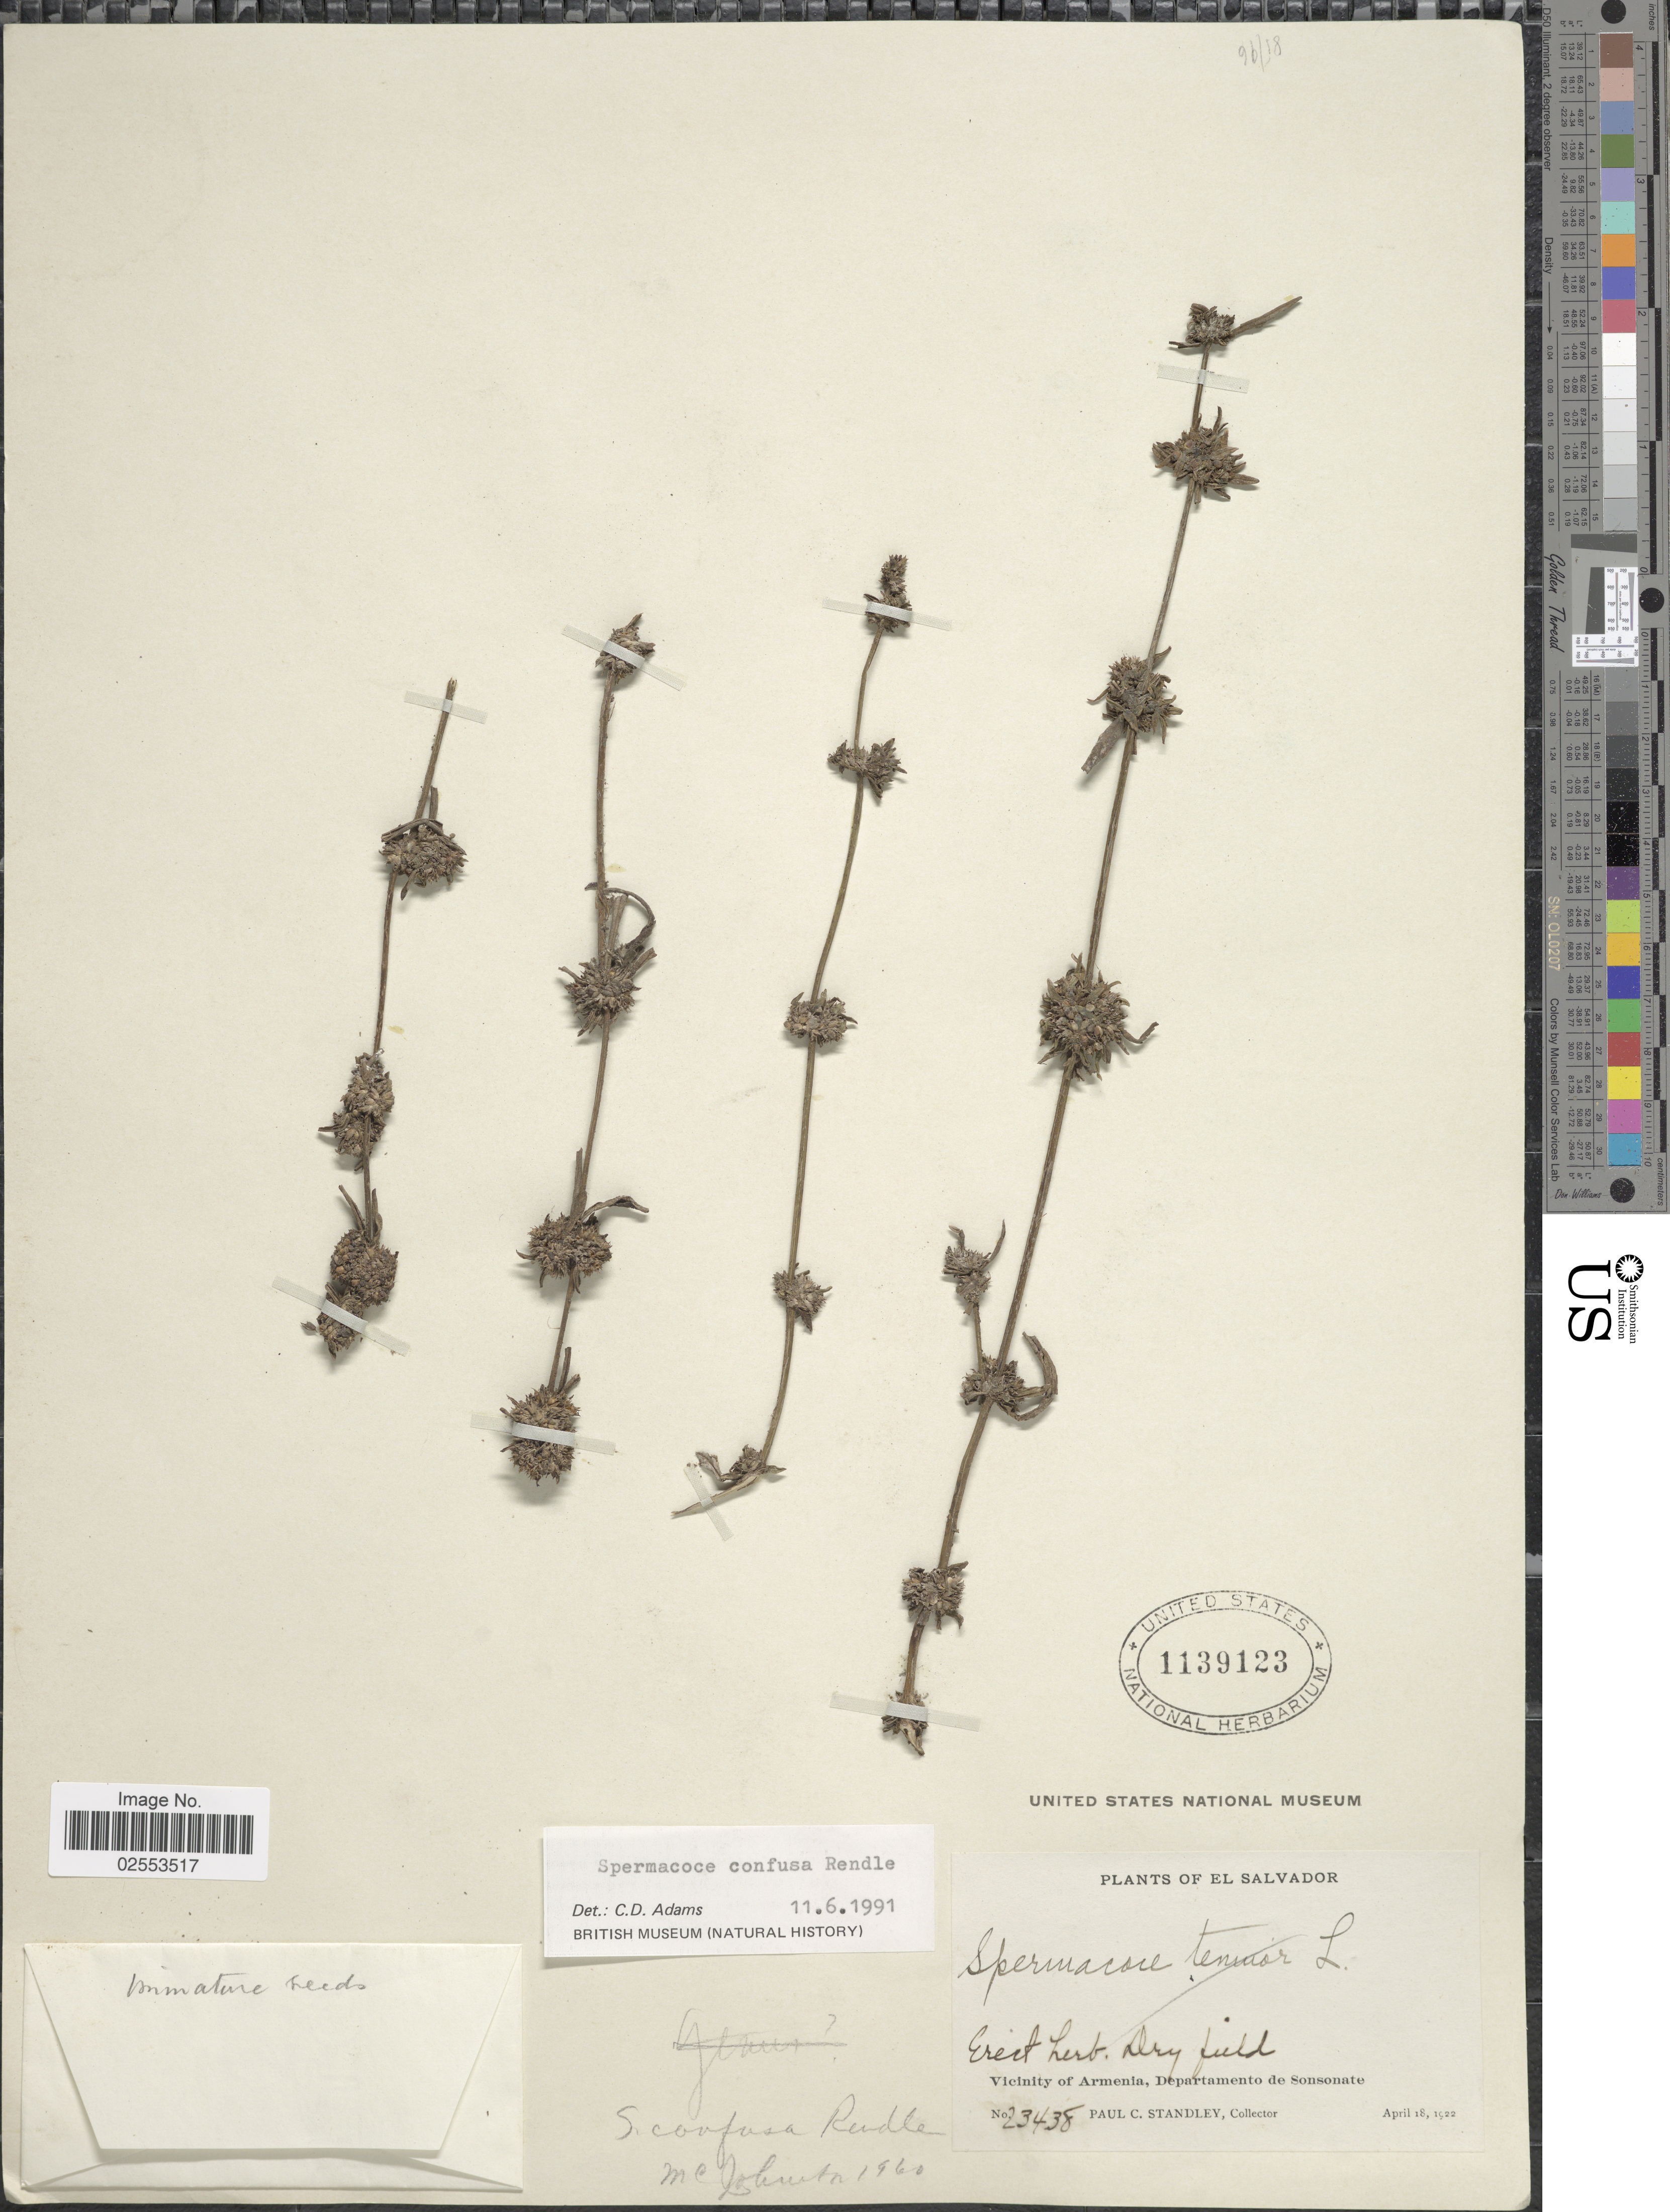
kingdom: Plantae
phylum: Tracheophyta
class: Magnoliopsida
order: Gentianales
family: Rubiaceae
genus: Spermacoce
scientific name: Spermacoce confusa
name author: Rendle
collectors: P. C. Standley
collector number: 23438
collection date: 1922-04-18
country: El Salvador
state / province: Sonsonate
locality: Vicinity of Armenia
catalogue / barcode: US 1139123